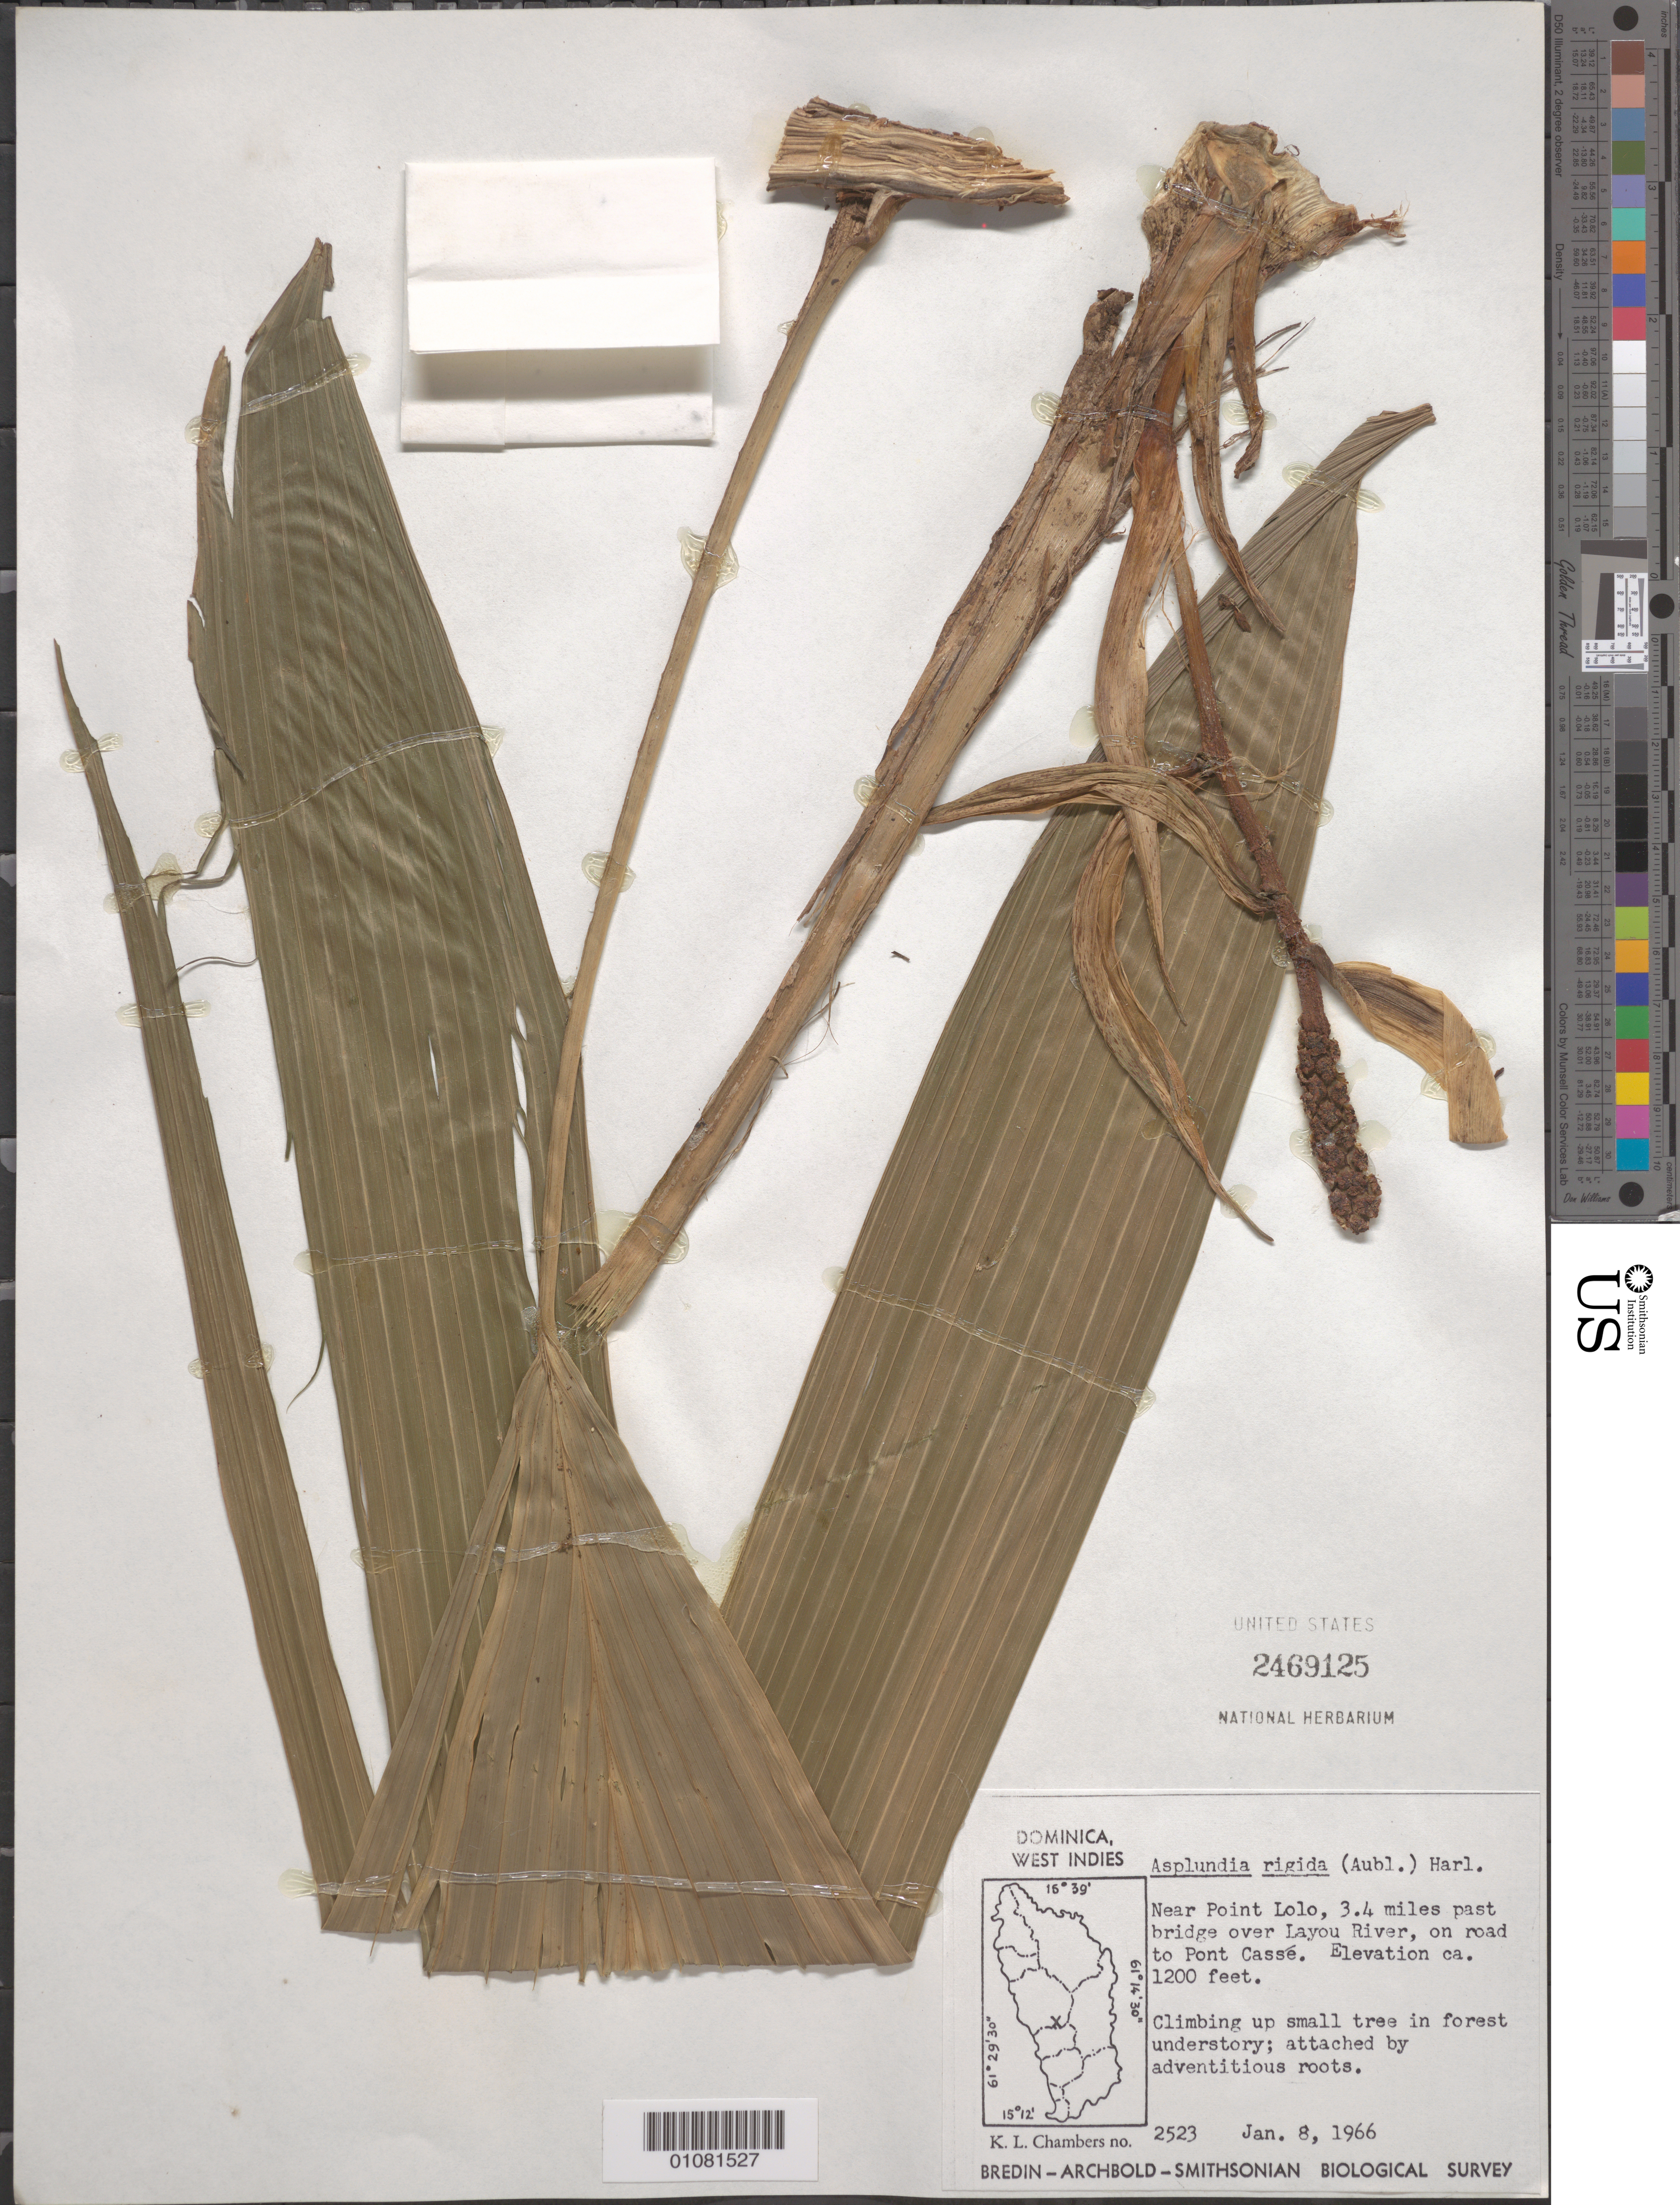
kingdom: Plantae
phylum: Tracheophyta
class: Liliopsida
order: Pandanales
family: Cyclanthaceae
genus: Asplundia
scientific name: Asplundia rigida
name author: (Aubl.) Harling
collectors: K. L. Chambers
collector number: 2523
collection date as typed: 08 Jan 1966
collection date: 1966-01-08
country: Dominica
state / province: St. Joseph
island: Dominica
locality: Near Point Lolo, 3.4 miles past bridge over Layou River, on road to Pont Cassé.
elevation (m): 366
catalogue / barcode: US 2469125